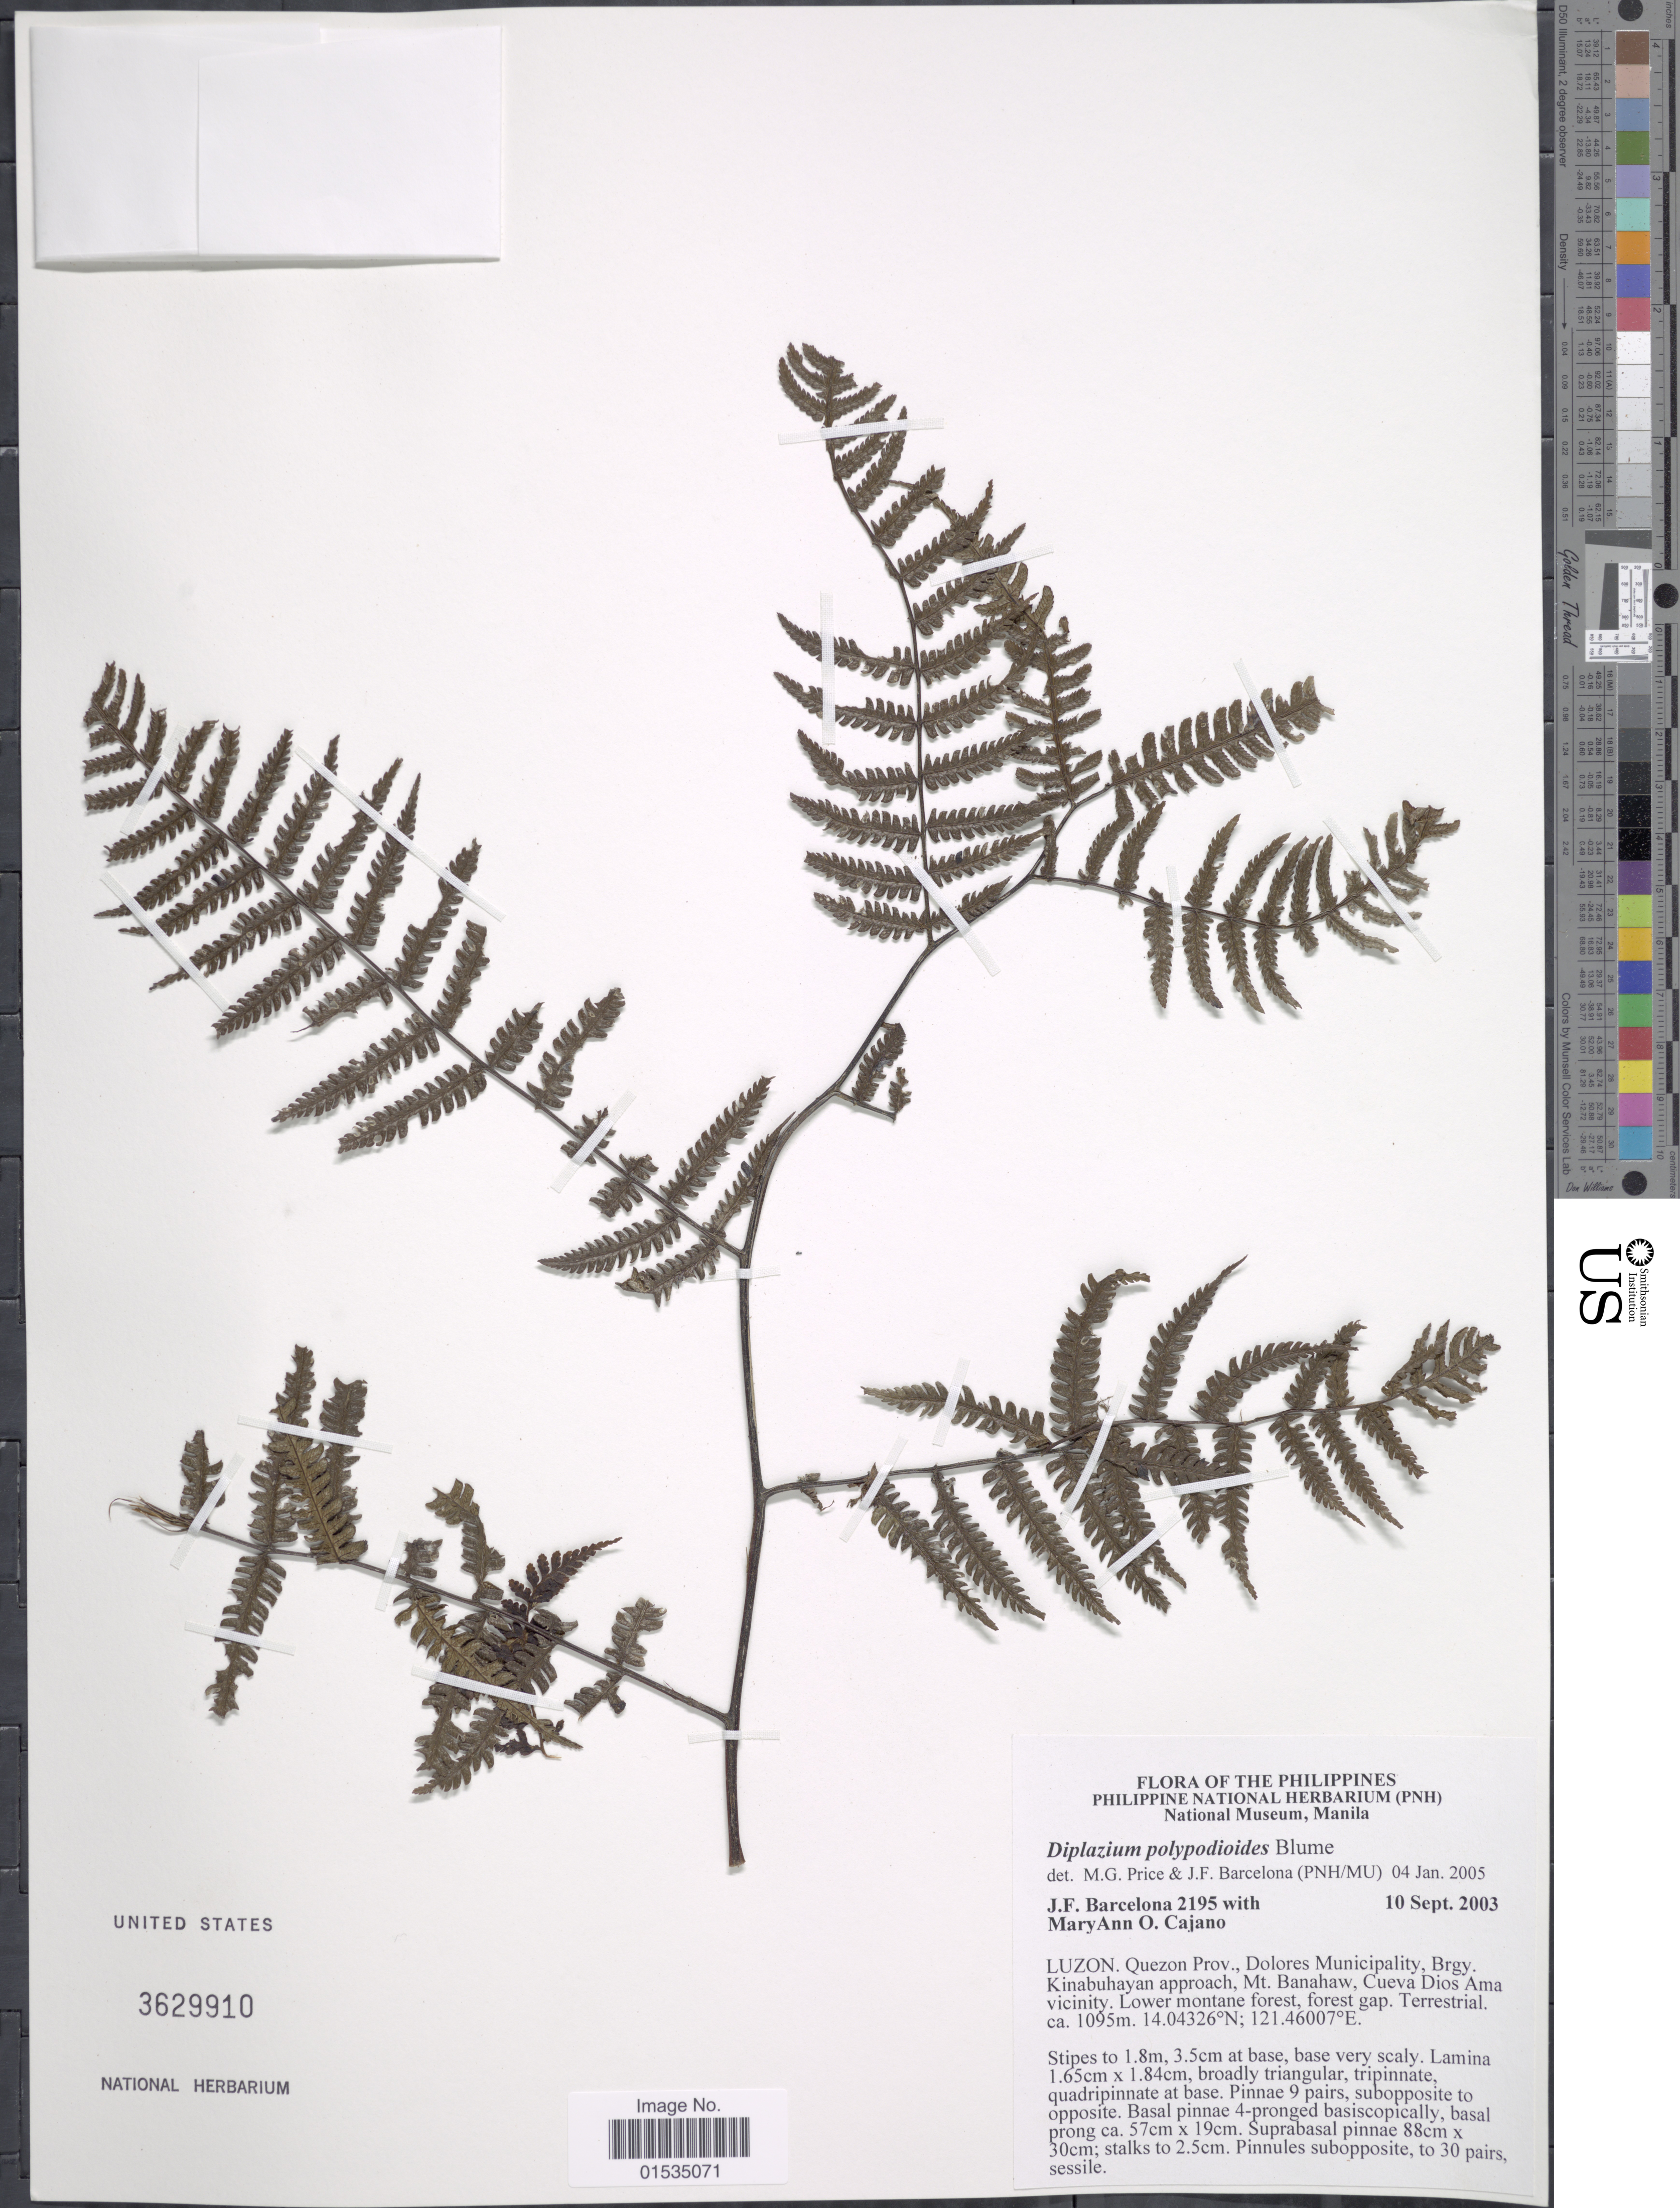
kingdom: Plantae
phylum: Tracheophyta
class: Polypodiopsida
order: Polypodiales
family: Athyriaceae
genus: Diplazium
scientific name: Diplazium polypodioides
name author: Blume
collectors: J. F. Barcelona & M. Cajano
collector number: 2195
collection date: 2003-09-10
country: Philippines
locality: Luzon, Quezon Prov., Dolores Municipality, Brgy Kinabuhayan approach, Mt. Banahaw, Cueva Dios Ama vicinity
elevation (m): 1095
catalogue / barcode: US 3629910